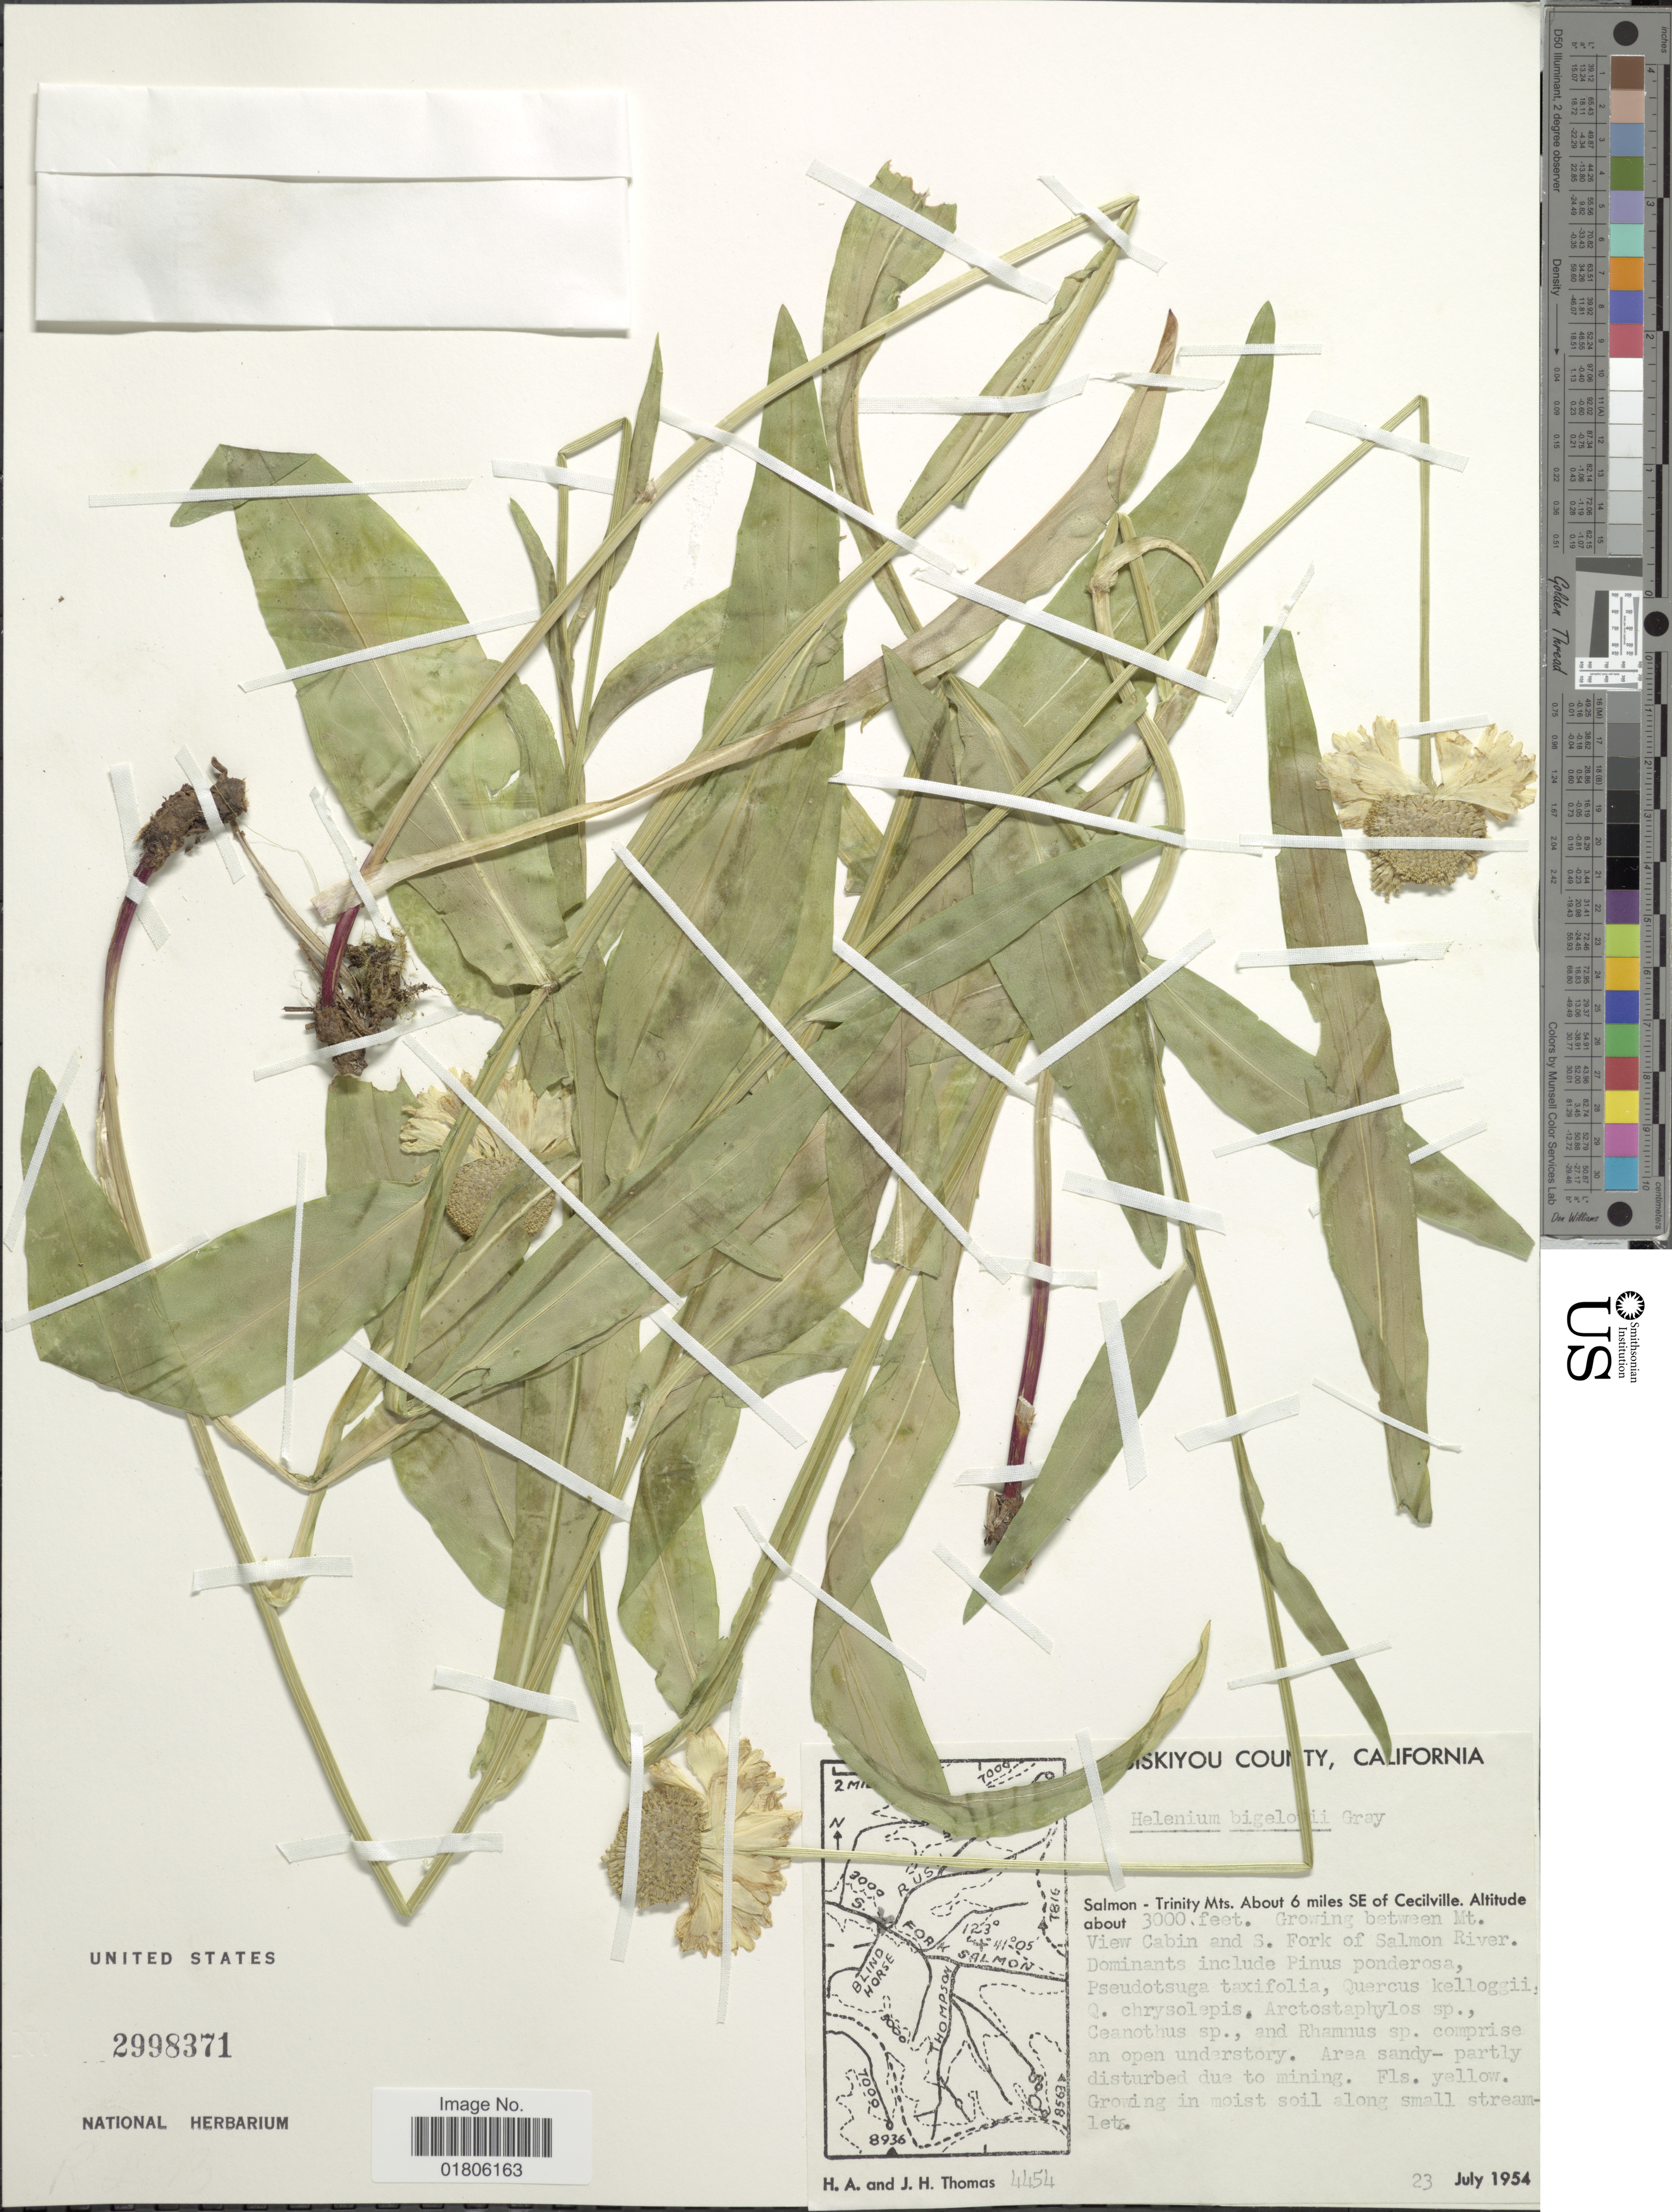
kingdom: Plantae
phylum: Tracheophyta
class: Magnoliopsida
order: Asterales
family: Asteraceae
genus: Helenium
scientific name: Helenium bigelovii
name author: A. Gray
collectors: H. Thomas & J. H. Thomas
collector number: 4454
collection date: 1954-07-23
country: United States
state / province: California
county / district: Siskiyou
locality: Salmon - Trinity Mts. About 6 miles SE of Cecilville. Growing between Mt. View Cabin and S. Fork of Salmon River. Siskiyou County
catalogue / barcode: US 2998371